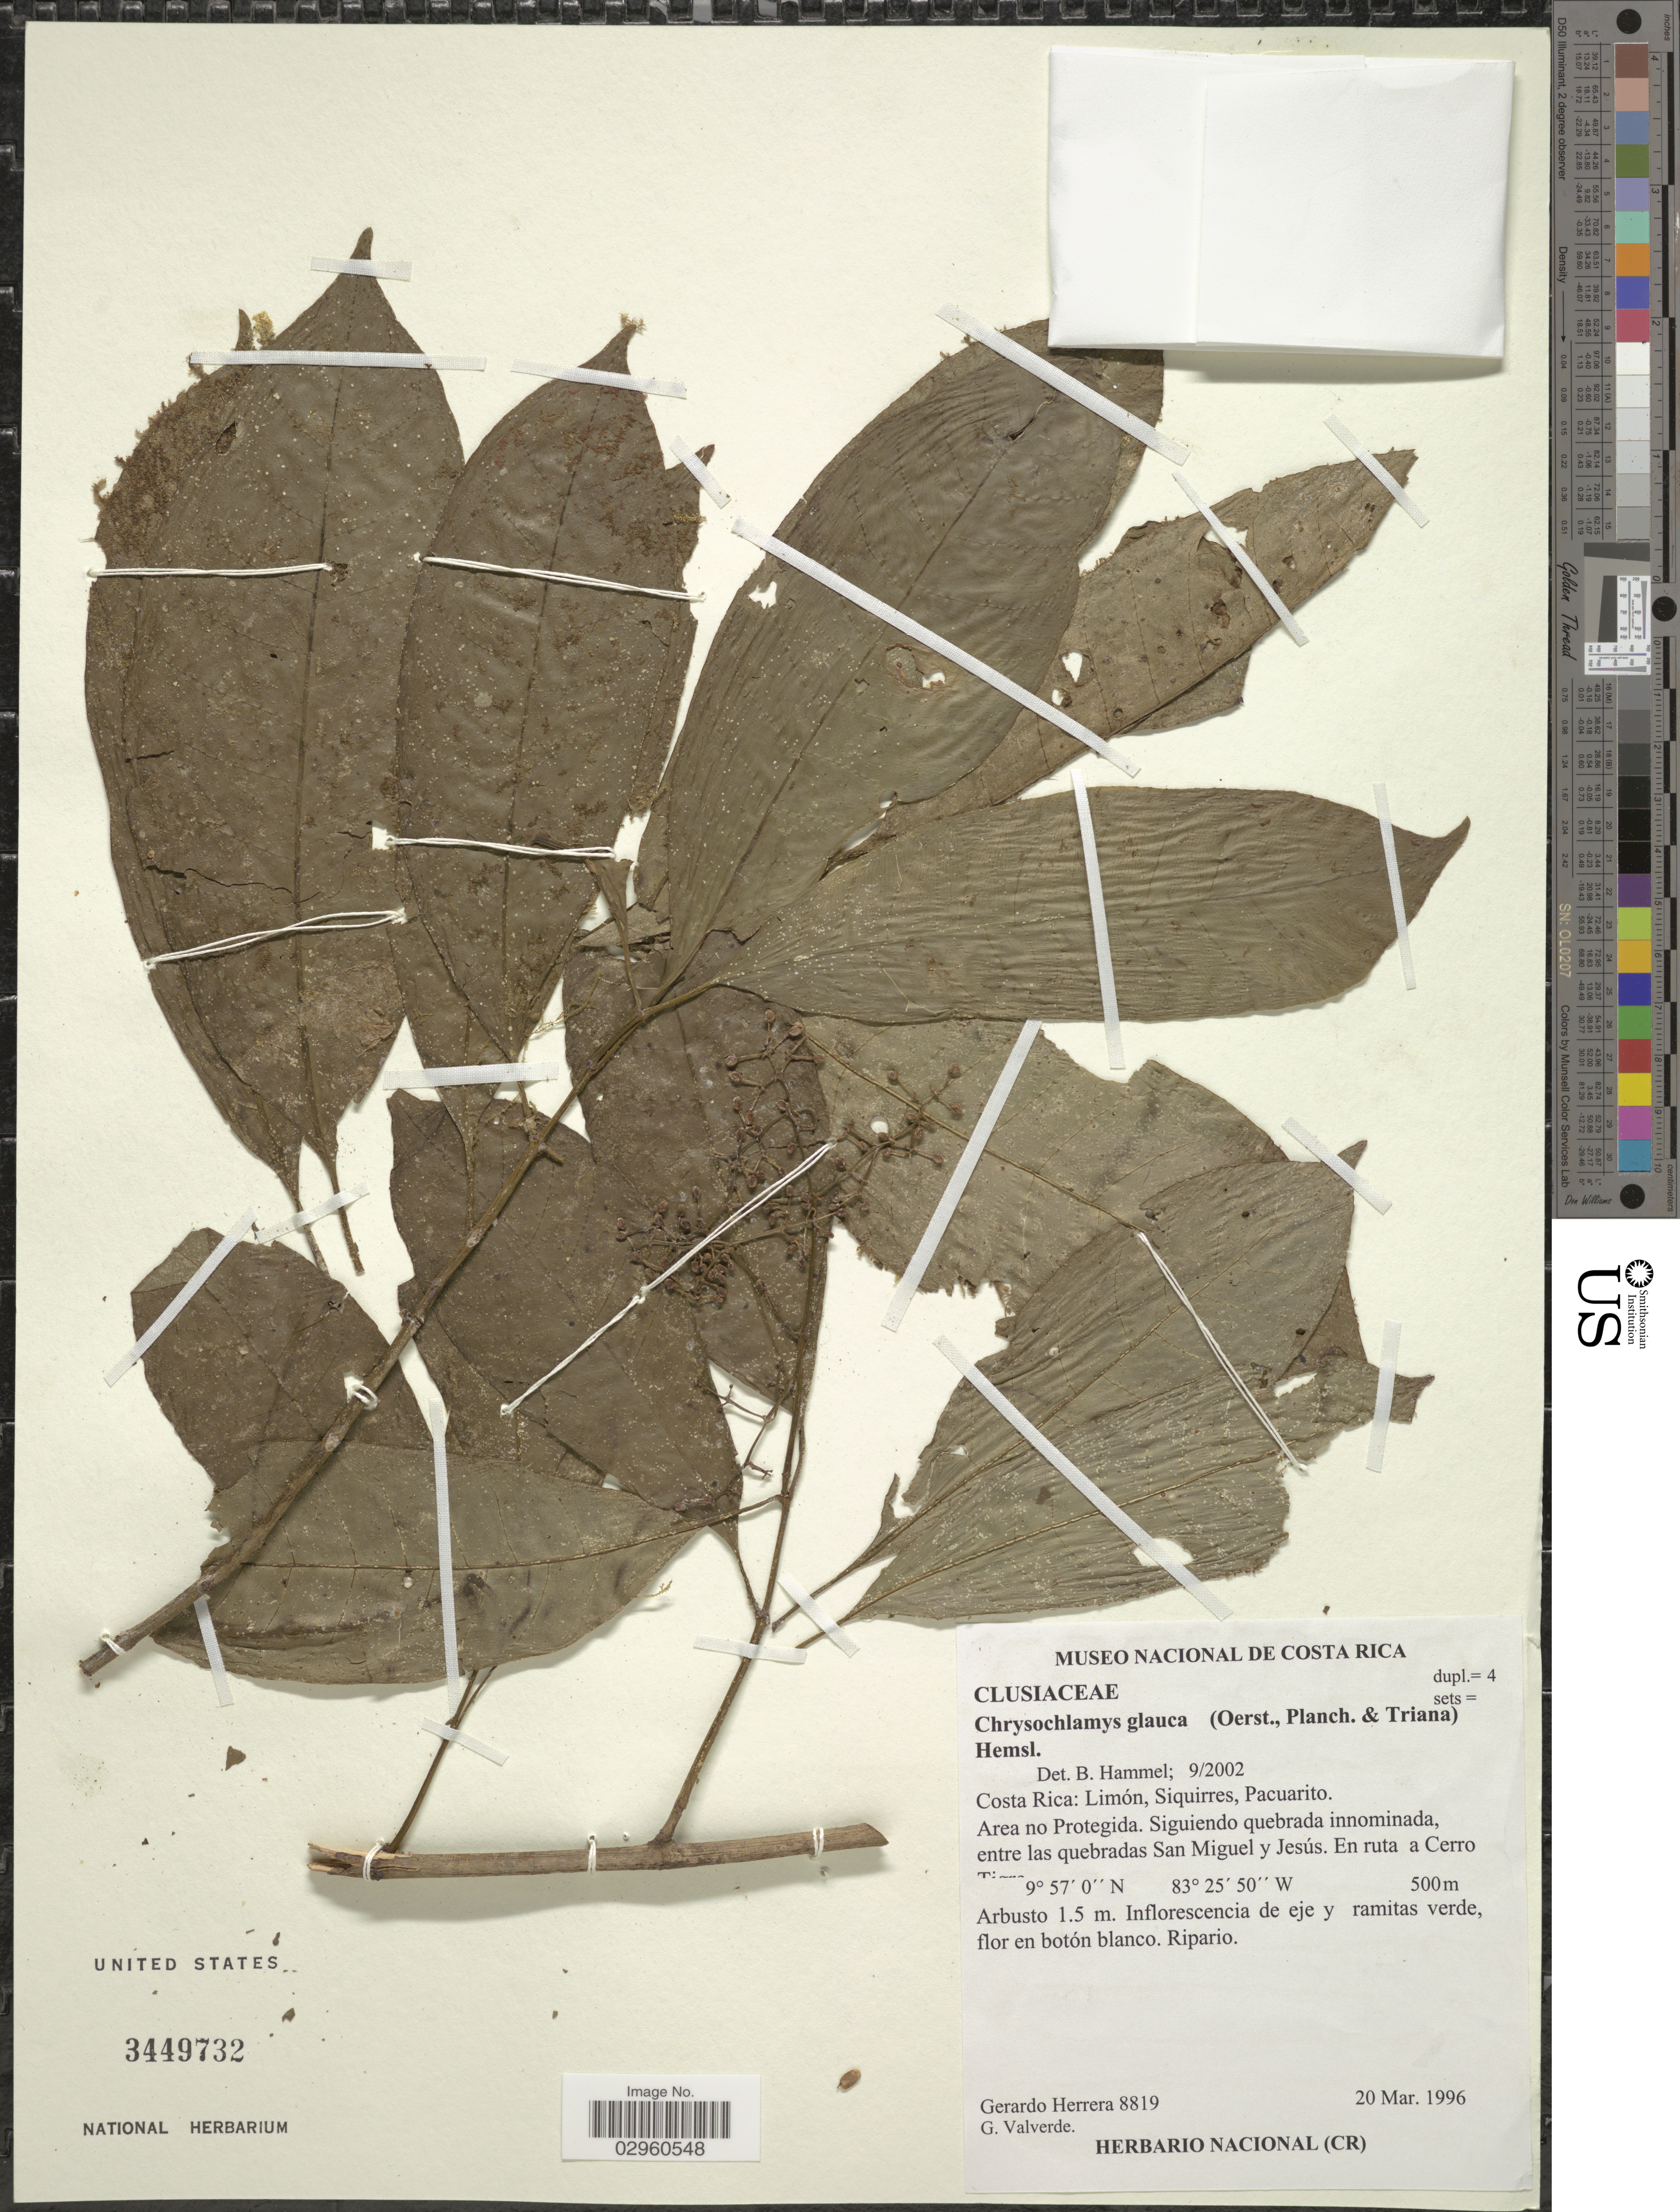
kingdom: Plantae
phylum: Tracheophyta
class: Magnoliopsida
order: Malpighiales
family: Clusiaceae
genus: Chrysochlamys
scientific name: Chrysochlamys glauca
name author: (Oerst. ex Planch. & Triana) Hemsl.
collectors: G. Herrera & G. Valverde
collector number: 8819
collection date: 1996-03-20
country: Costa Rica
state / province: Limón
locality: Limón, Siquirres, Pacuarito. Area no Protegida. Siguiendo quebrada innominada, entre las quebradas San Miguel y Jesús. En ruta a Cerro [illegible text].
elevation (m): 500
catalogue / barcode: US 3449732